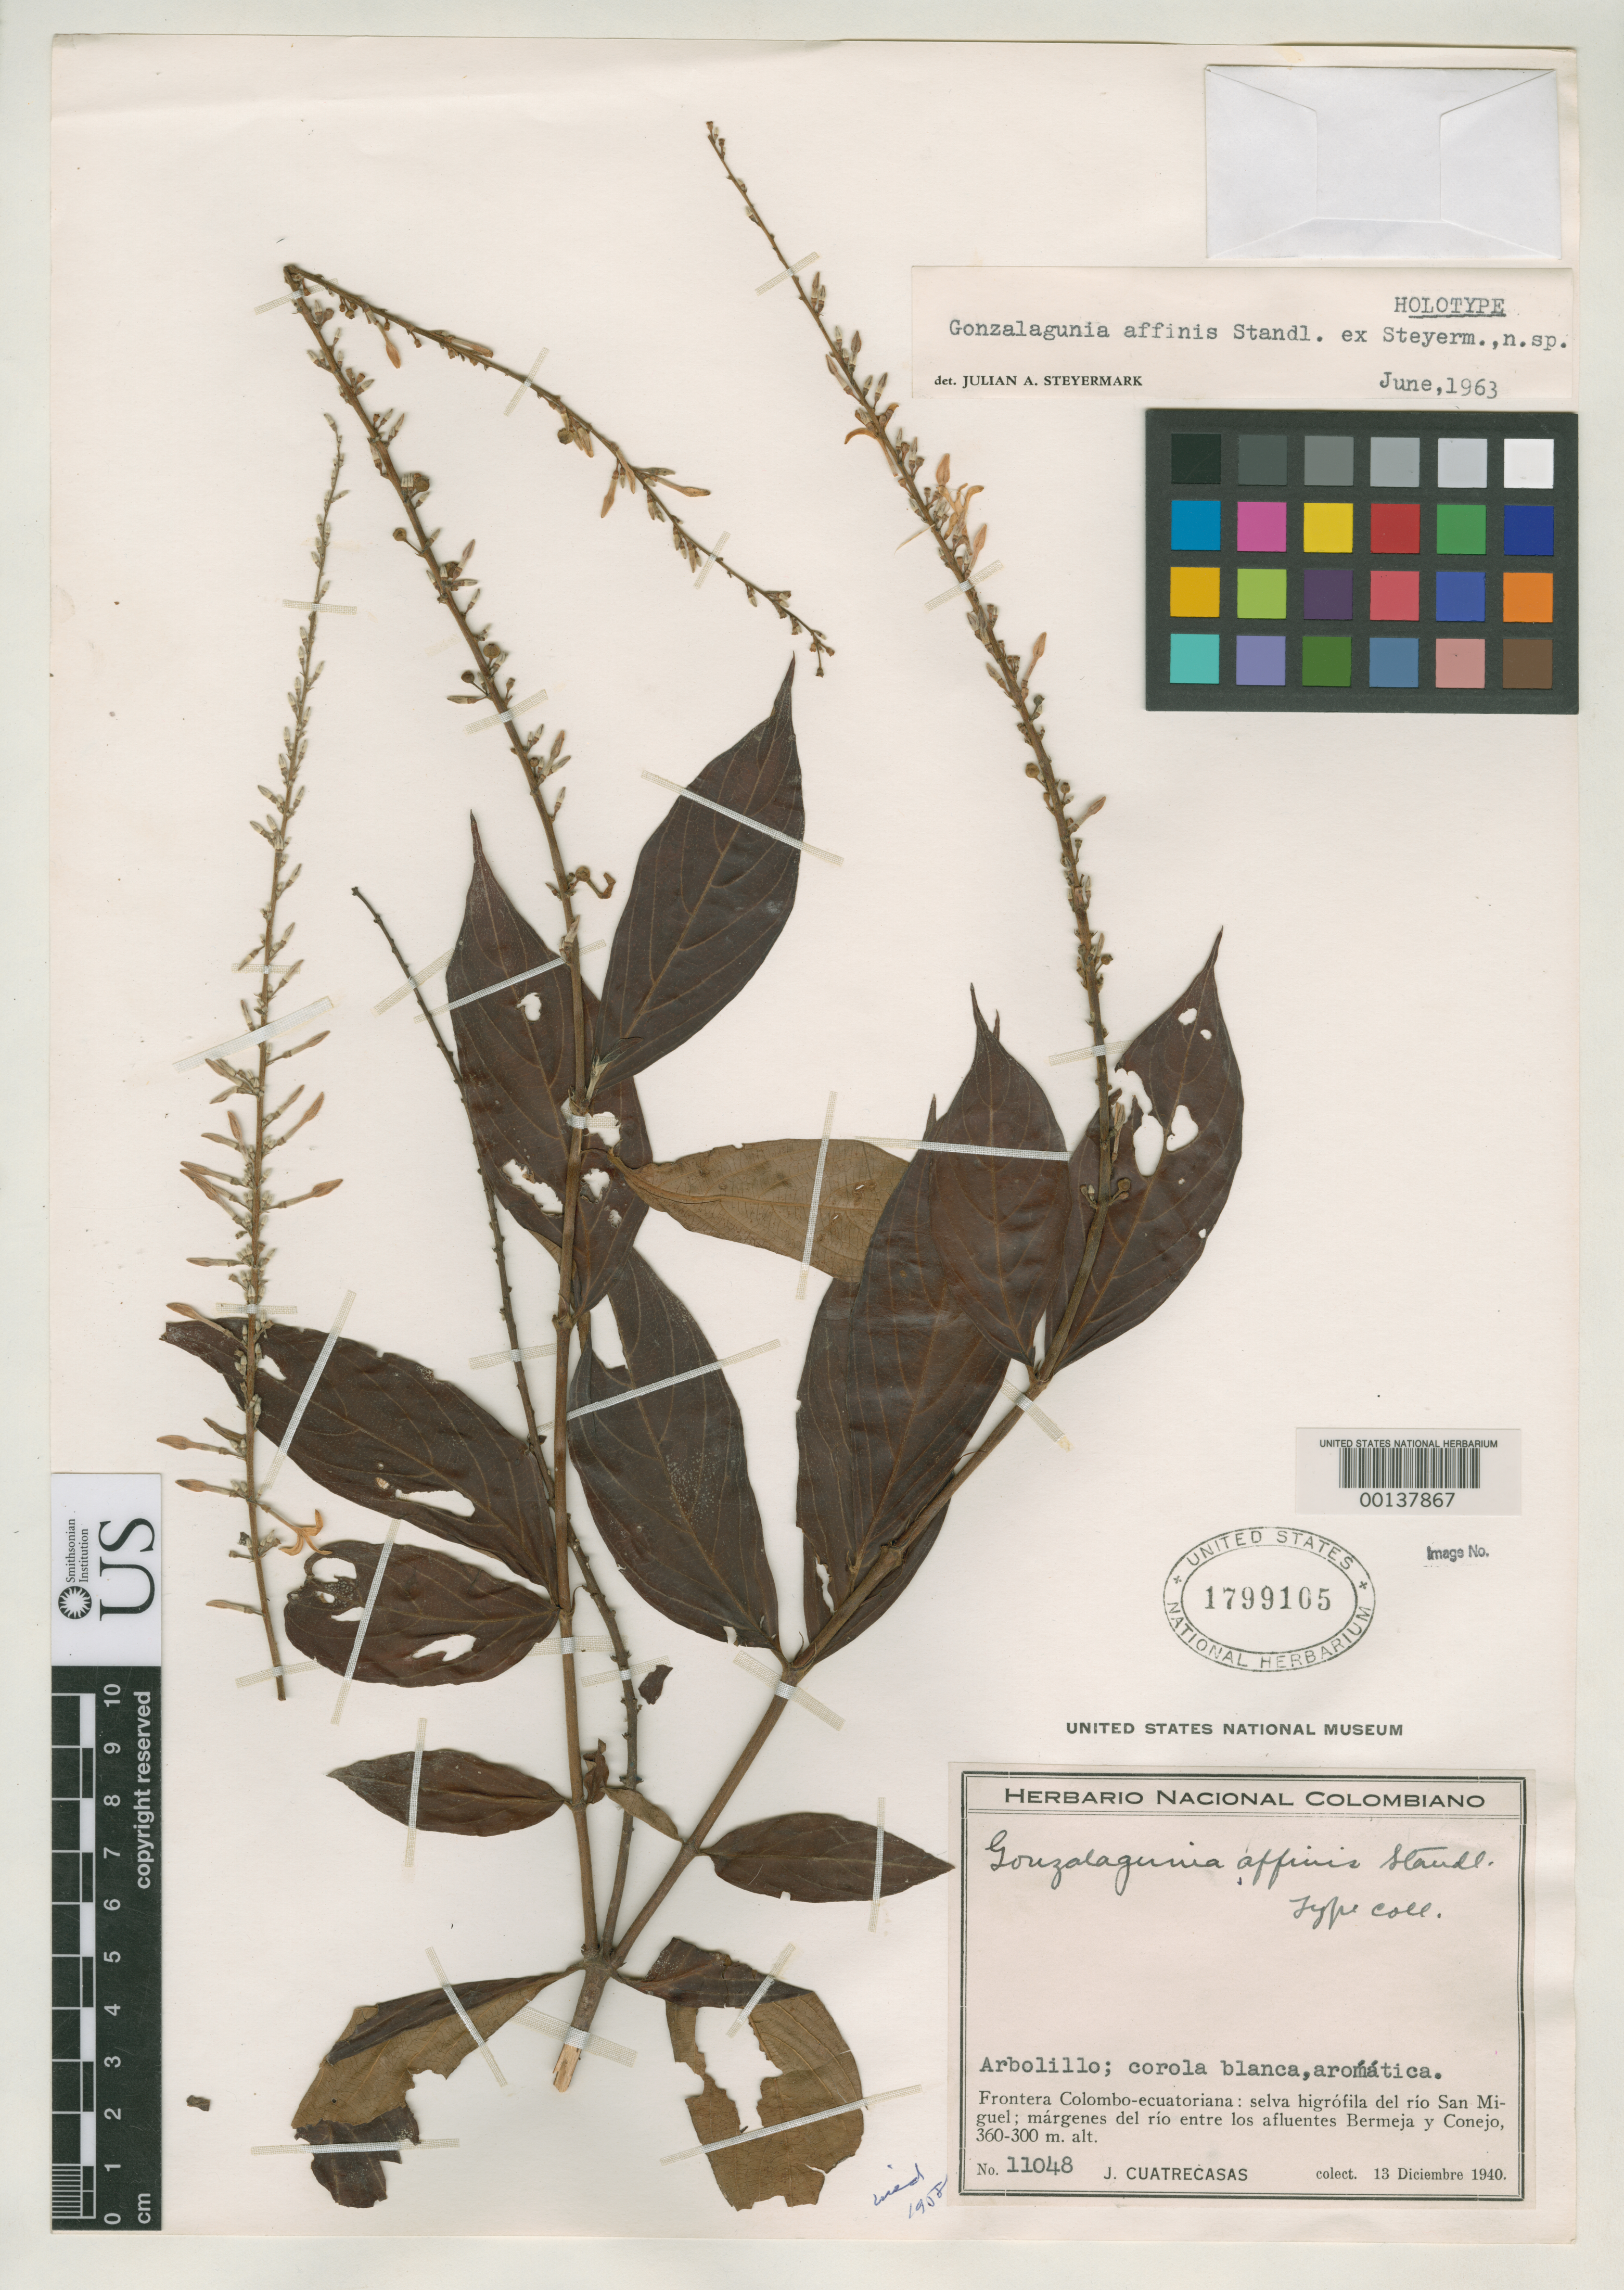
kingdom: Plantae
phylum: Tracheophyta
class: Magnoliopsida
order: Gentianales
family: Rubiaceae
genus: Gonzalagunia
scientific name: Gonzalagunia affinis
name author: Standl. ex Steyerm.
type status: Holotype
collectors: J. Cuatrecasas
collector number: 11048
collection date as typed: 18 Dec 1940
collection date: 1940-12-18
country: Colombia / Ecuador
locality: Rio Sal Miguel.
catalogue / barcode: US 1799105